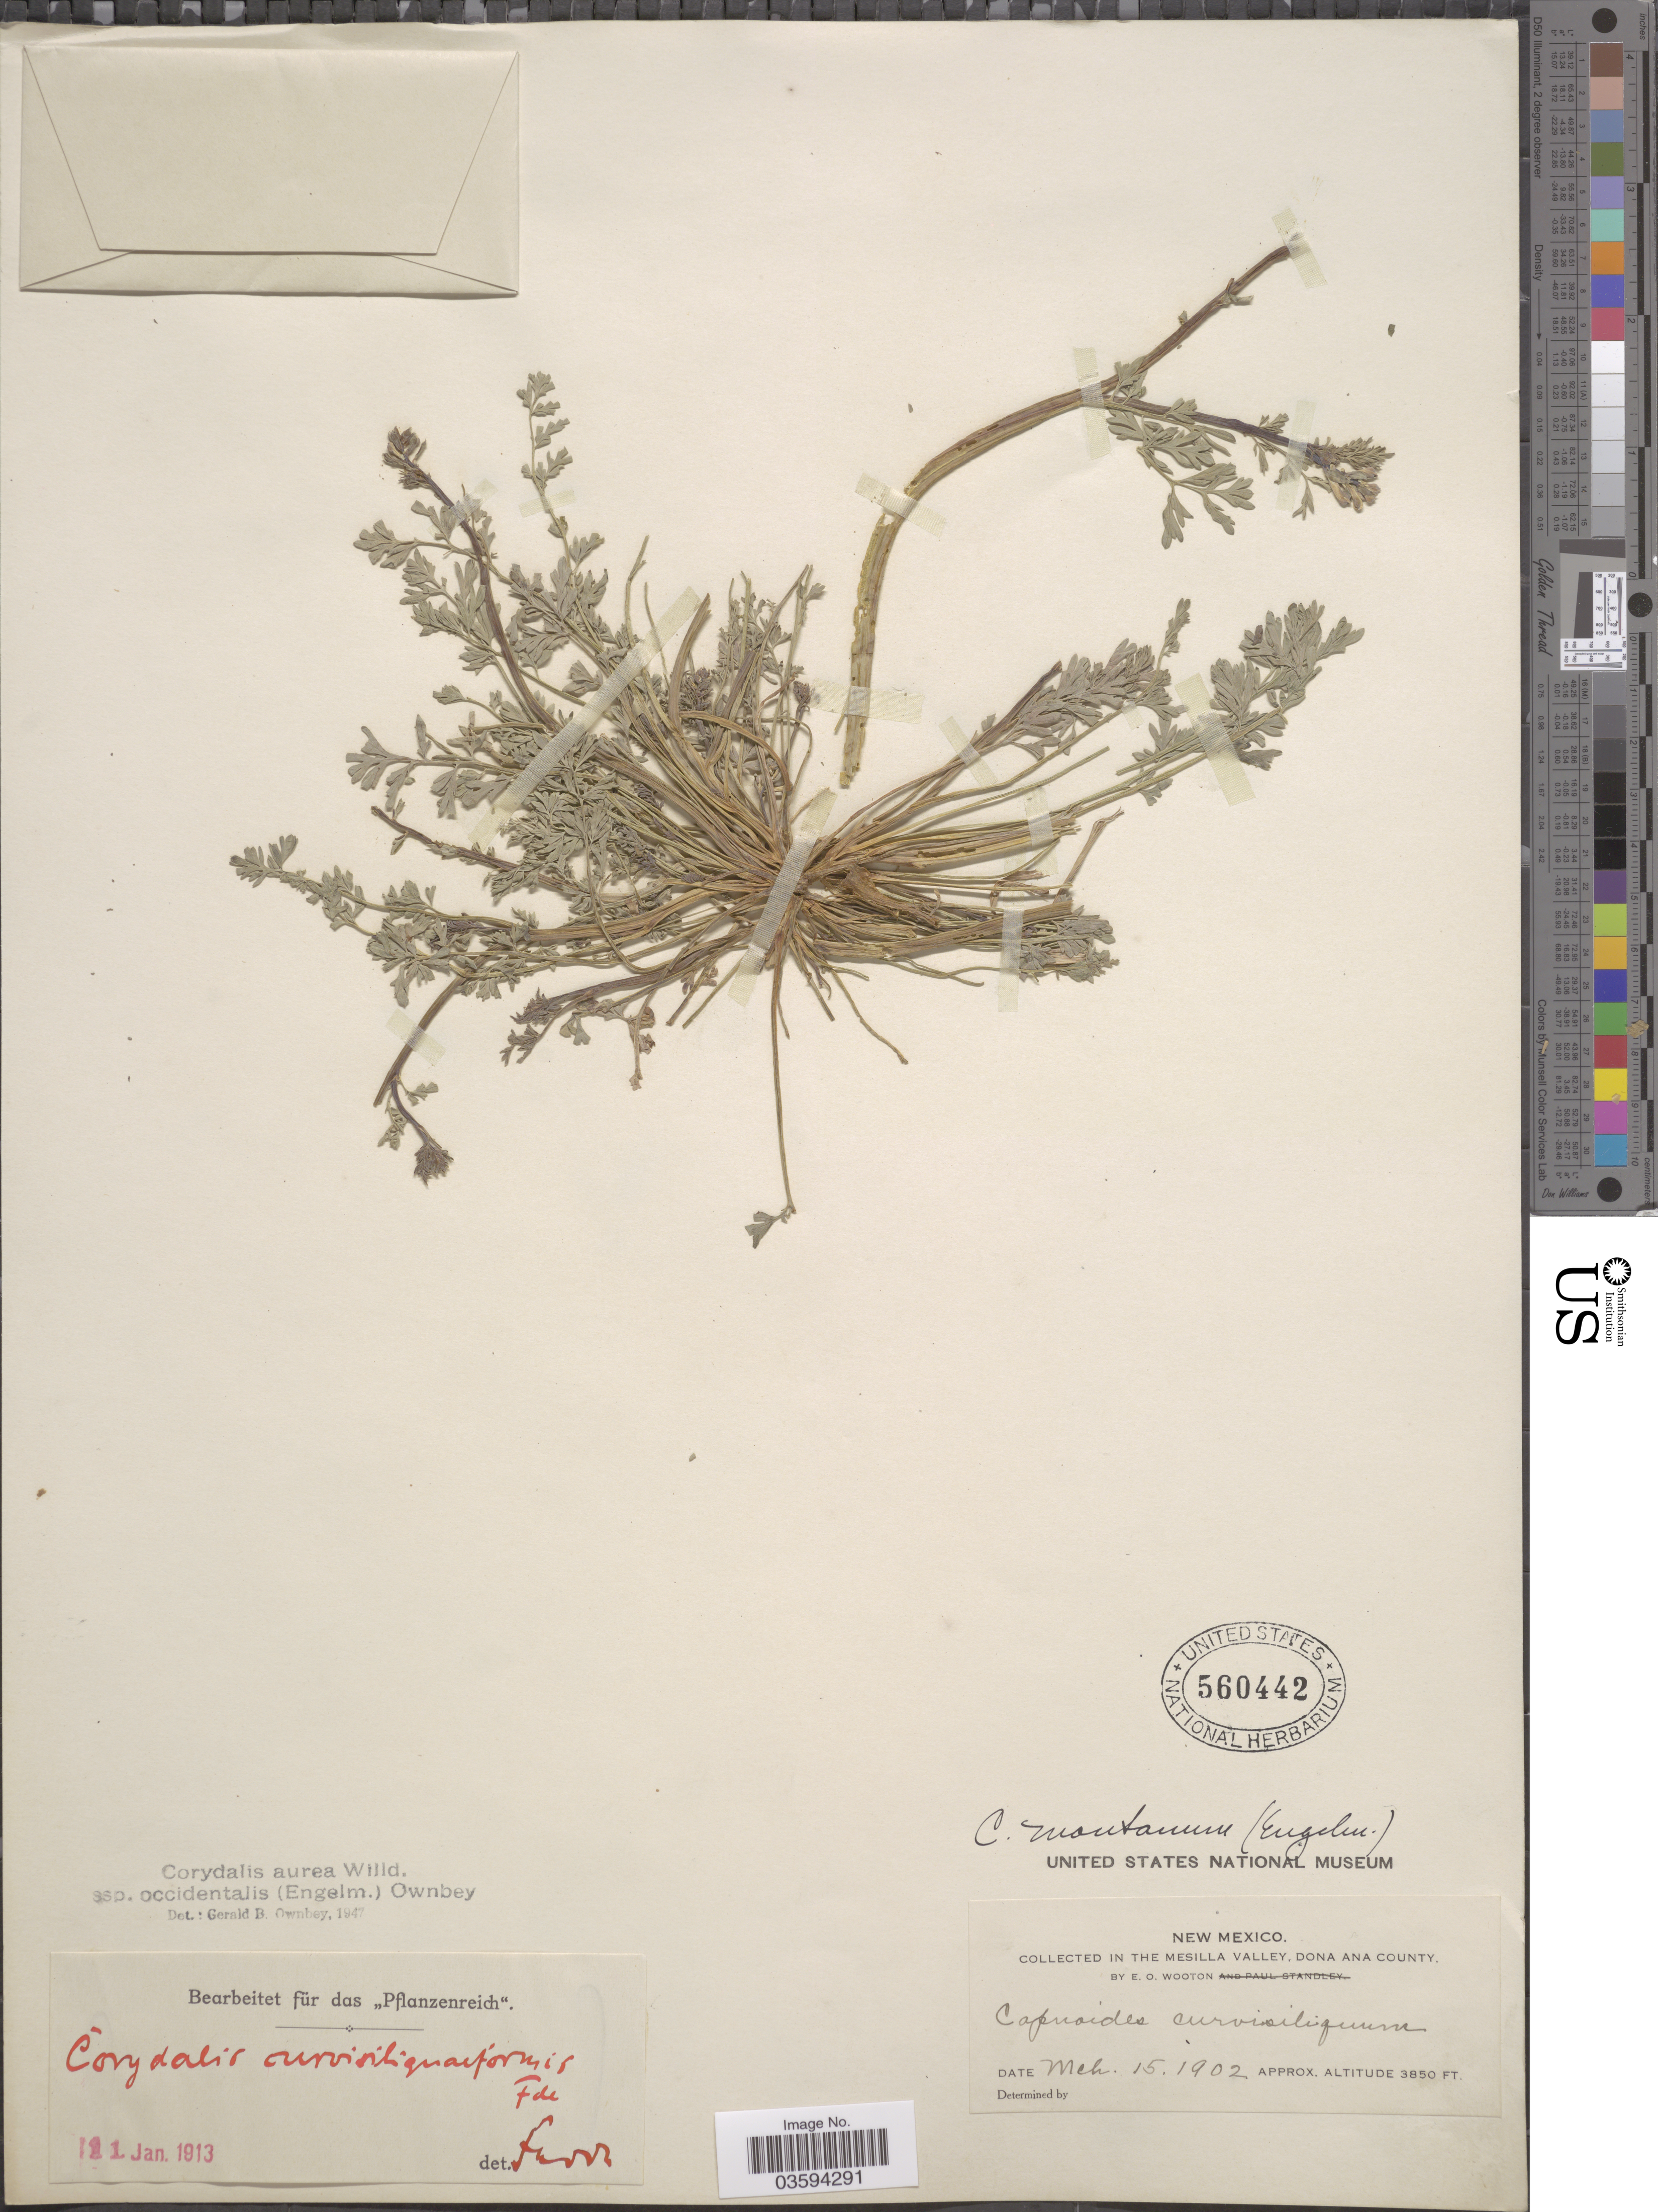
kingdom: Plantae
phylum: Tracheophyta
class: Magnoliopsida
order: Ranunculales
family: Papaveraceae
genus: Corydalis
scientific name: Corydalis aurea subsp. occidentalis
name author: Willd.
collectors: E. O. Wooton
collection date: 1902-03-15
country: United States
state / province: New Mexico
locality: In The Mesilla Valley, Dona Ana County.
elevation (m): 1173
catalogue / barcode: US 560442